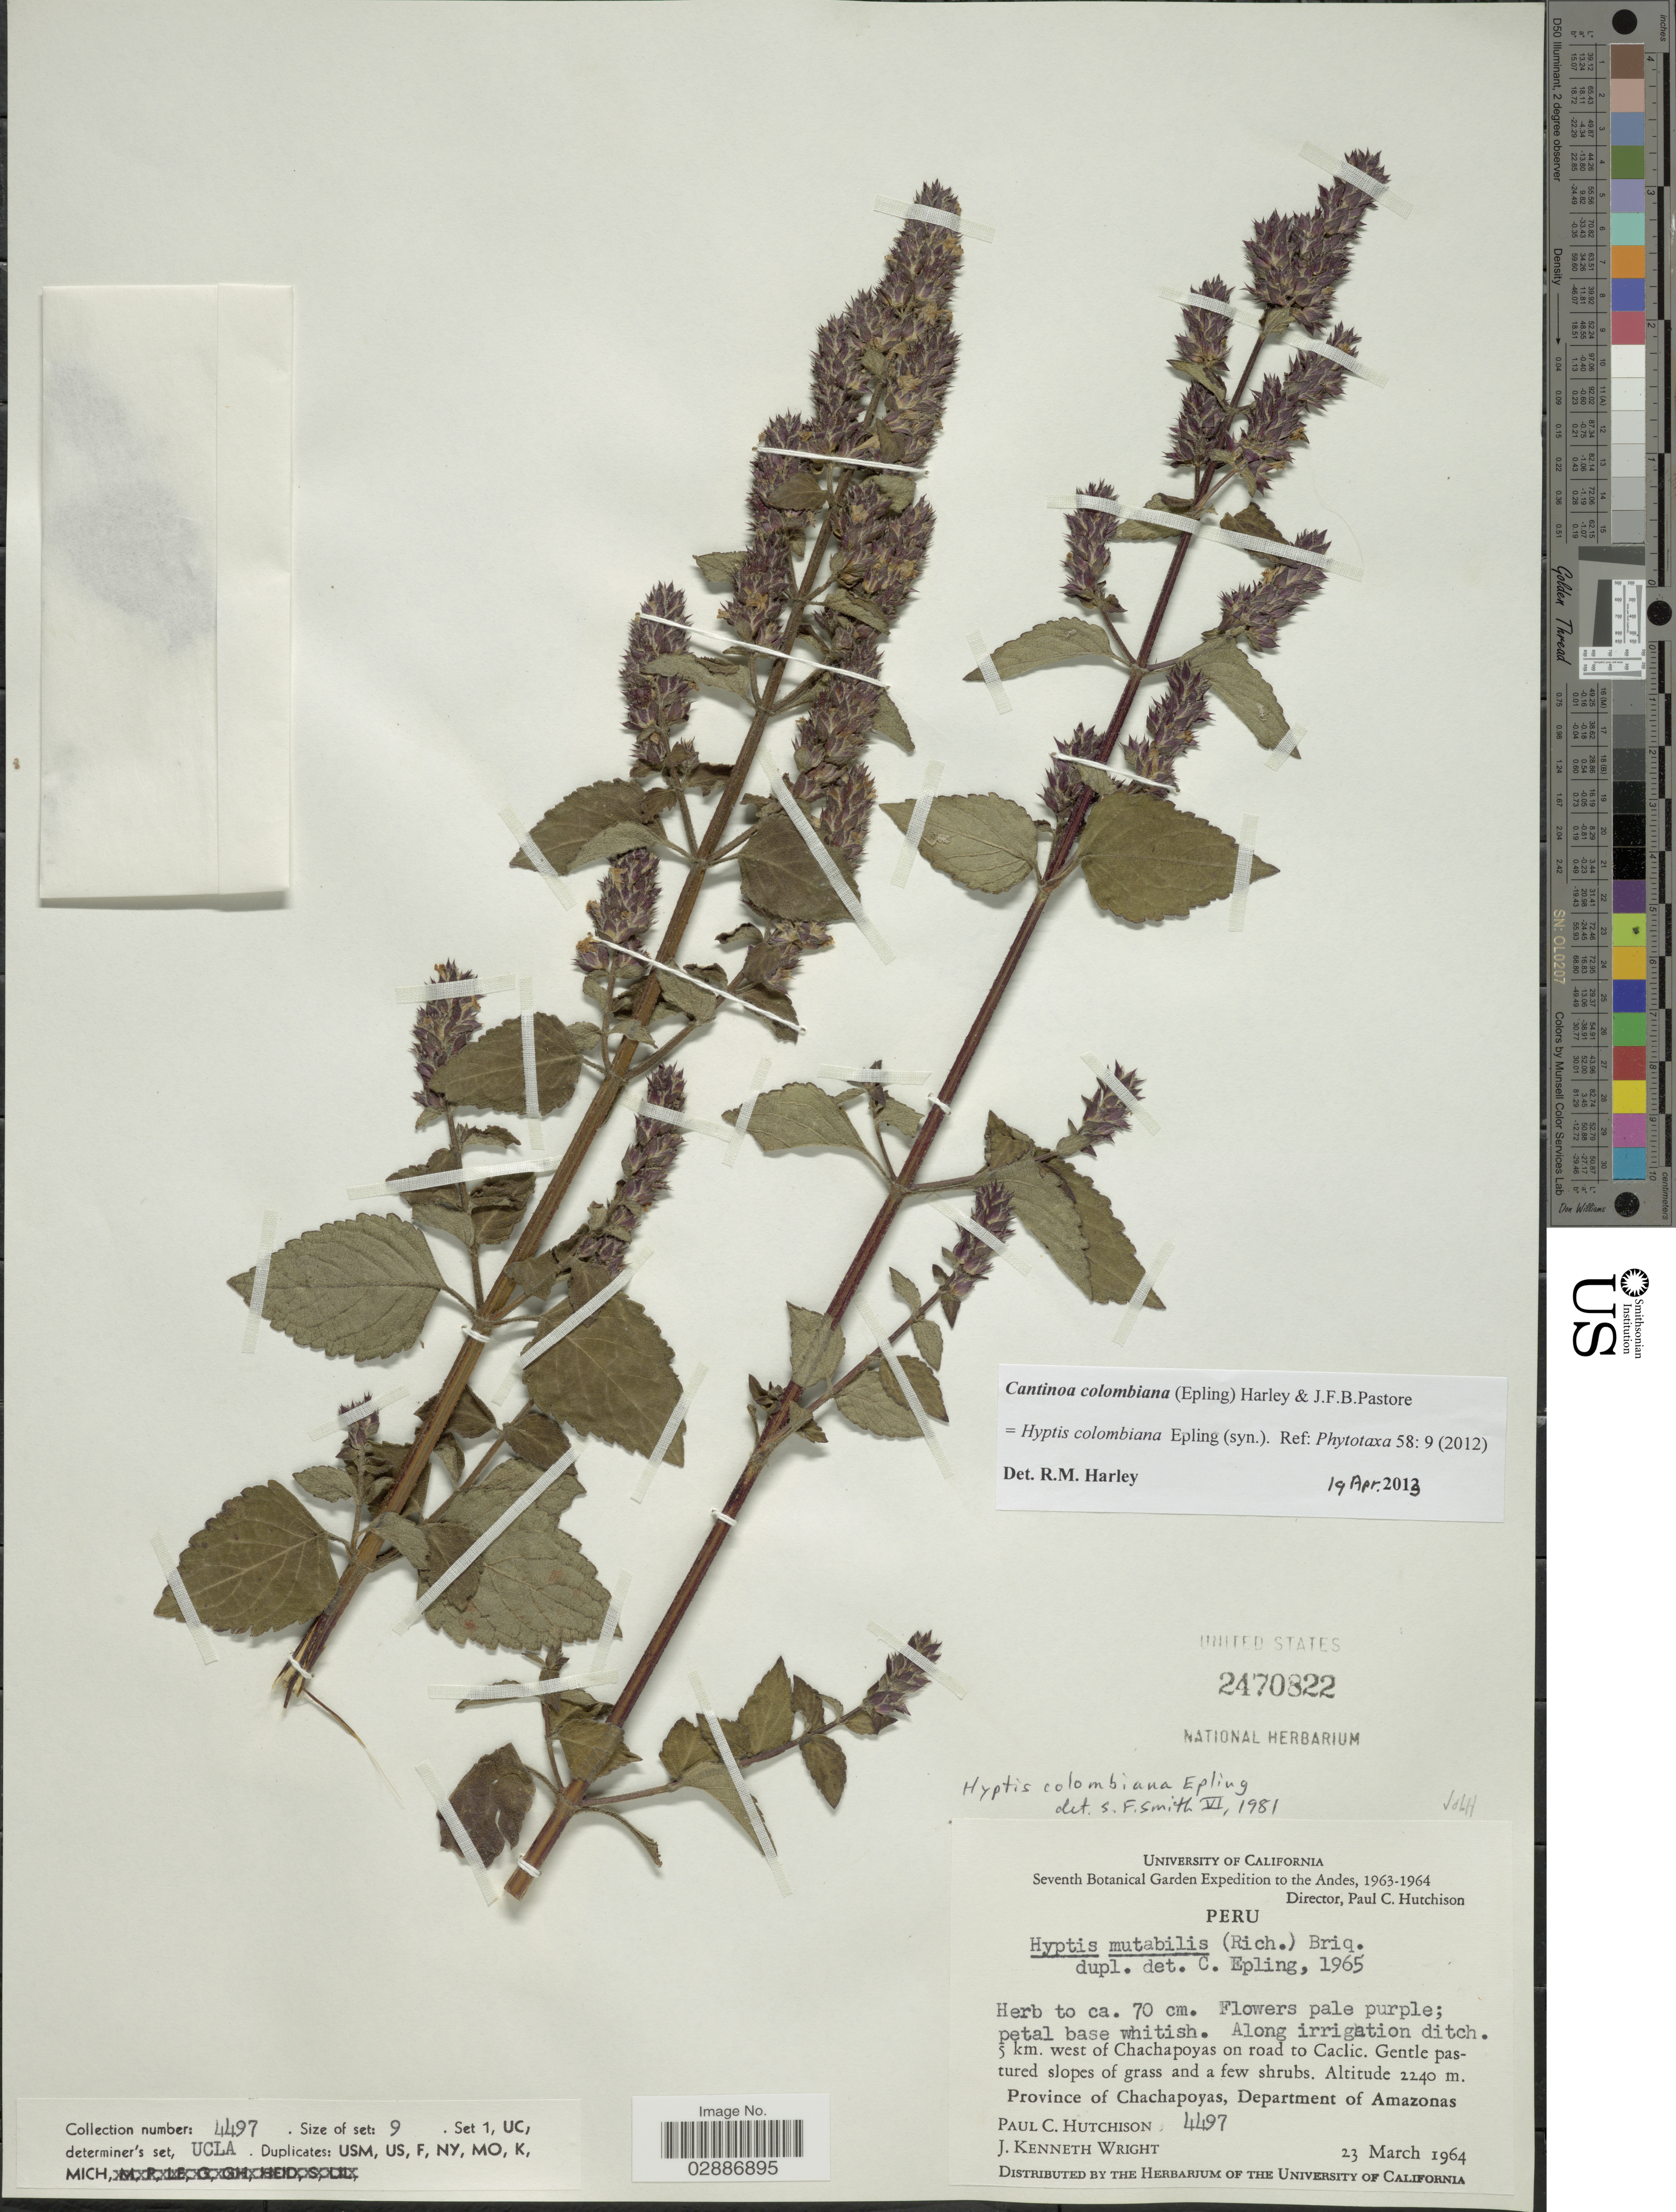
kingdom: Plantae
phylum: Tracheophyta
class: Magnoliopsida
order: Lamiales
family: Lamiaceae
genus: Cantinoa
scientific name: Cantinoa colombiana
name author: (Epling) Harley & J.F.B. Pastore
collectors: P. C. Hutchison & J. K. Wright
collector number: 4497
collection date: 1964-03-23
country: Peru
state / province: Amazonas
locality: Andes. Province of Chachapoyas, Department of Amazonas. 5 km. west of Chachapoyas on road to Caclic.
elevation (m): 2240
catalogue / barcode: US 2470822